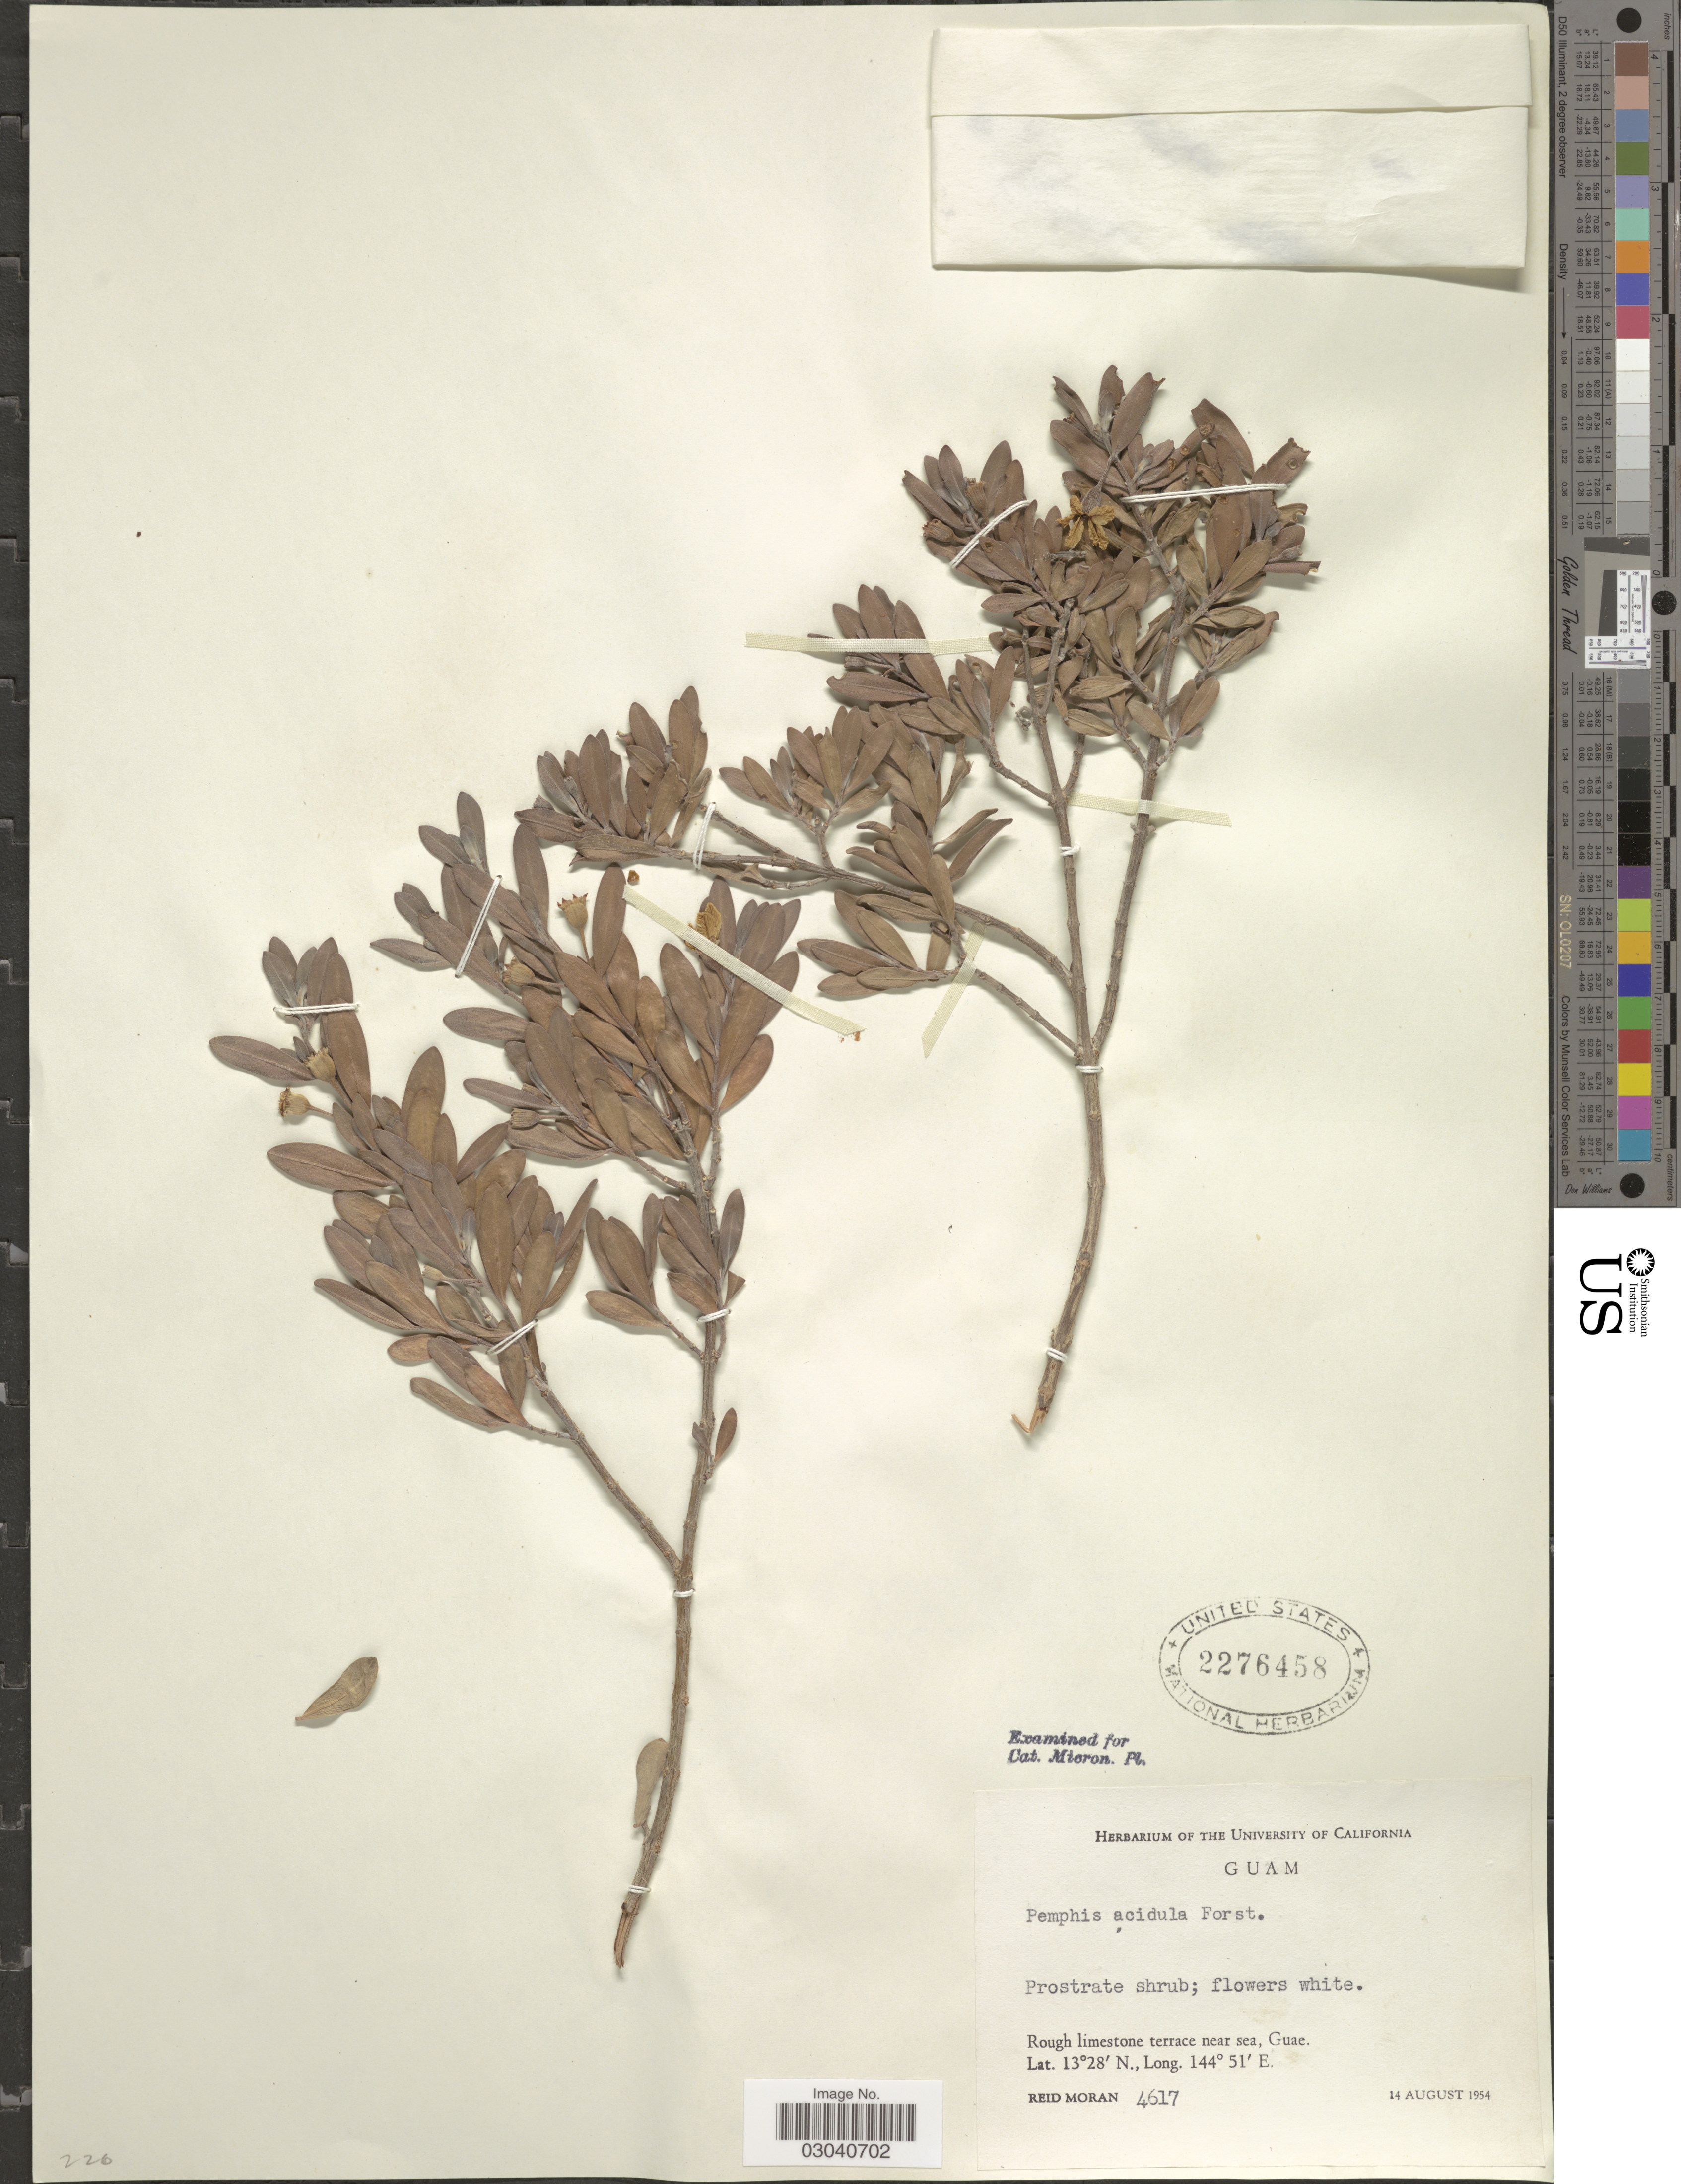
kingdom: Plantae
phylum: Tracheophyta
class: Magnoliopsida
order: Myrtales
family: Lythraceae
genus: Pemphis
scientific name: Pemphis acidula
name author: J.R. Forst. & G. Forst.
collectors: R. Moran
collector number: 4617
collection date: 1954-08-14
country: Guam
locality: Rough limestone terrace near sea, Guae.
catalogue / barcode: US 2276458